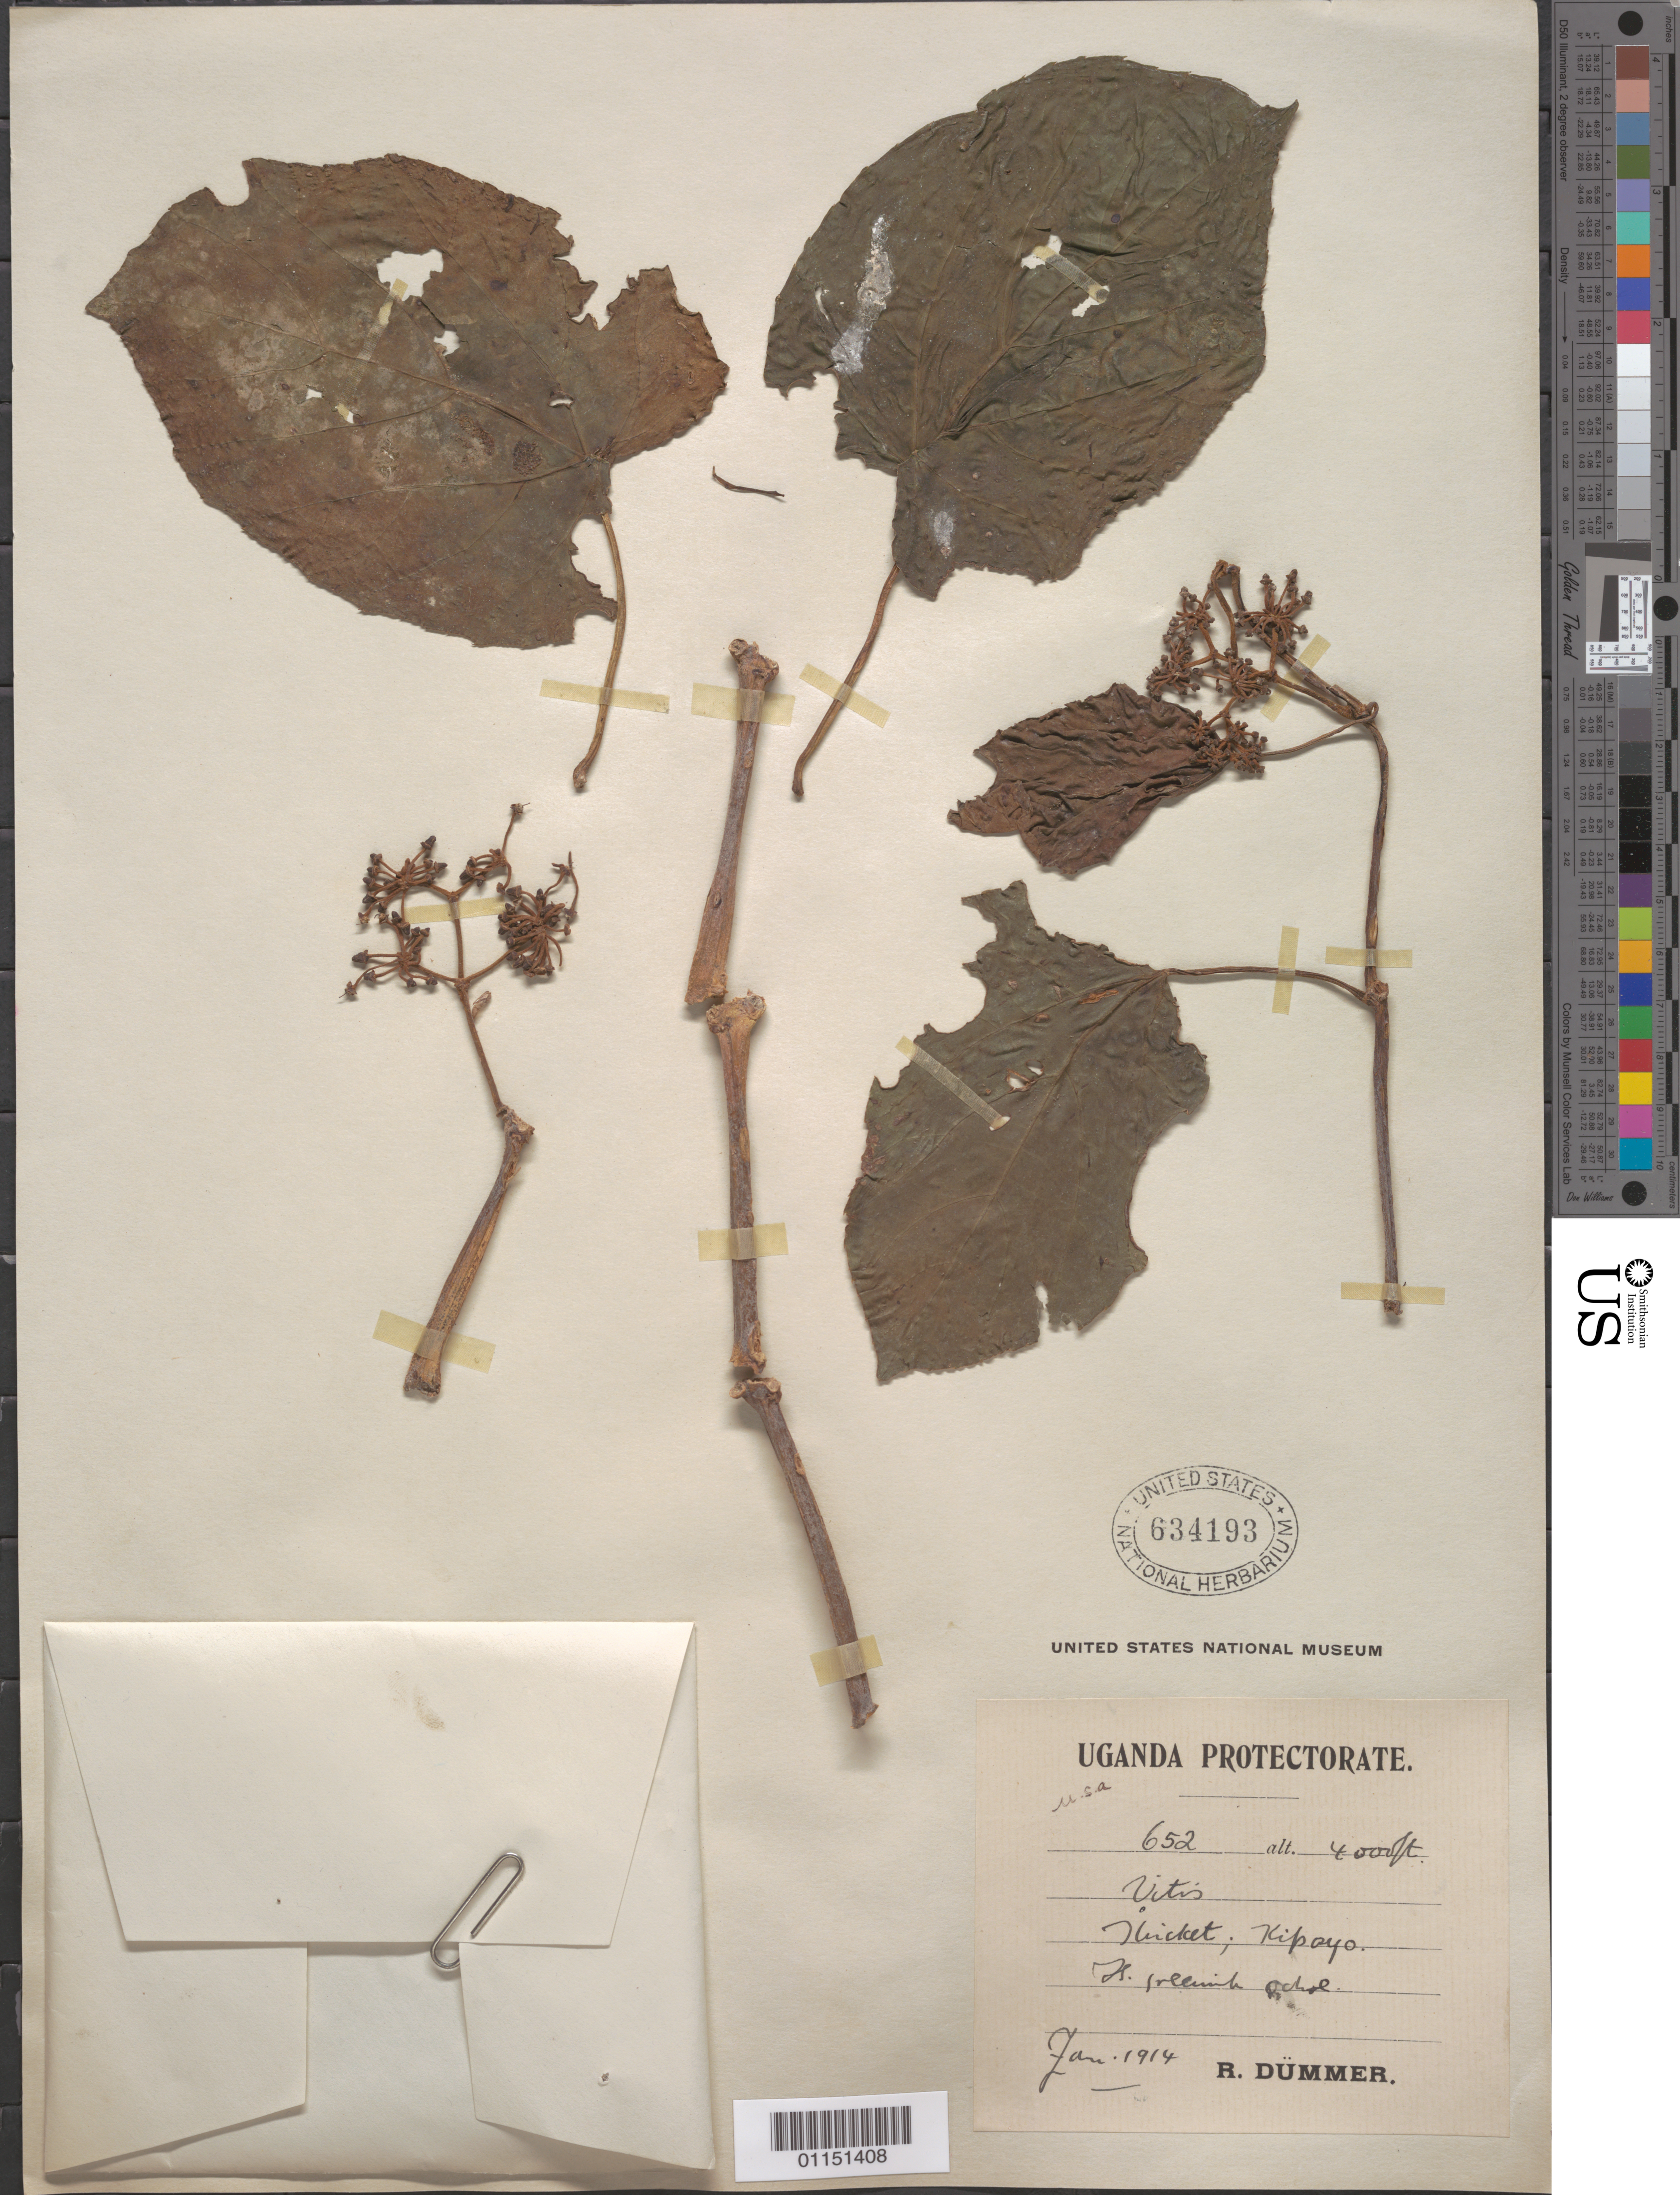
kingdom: Plantae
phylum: Tracheophyta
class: Magnoliopsida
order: Vitales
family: Vitaceae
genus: Vitis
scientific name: Vitis sp.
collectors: R. A. Dümmer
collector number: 652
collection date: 1914-01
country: Uganda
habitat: Thicket.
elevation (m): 1219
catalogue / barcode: US 634193